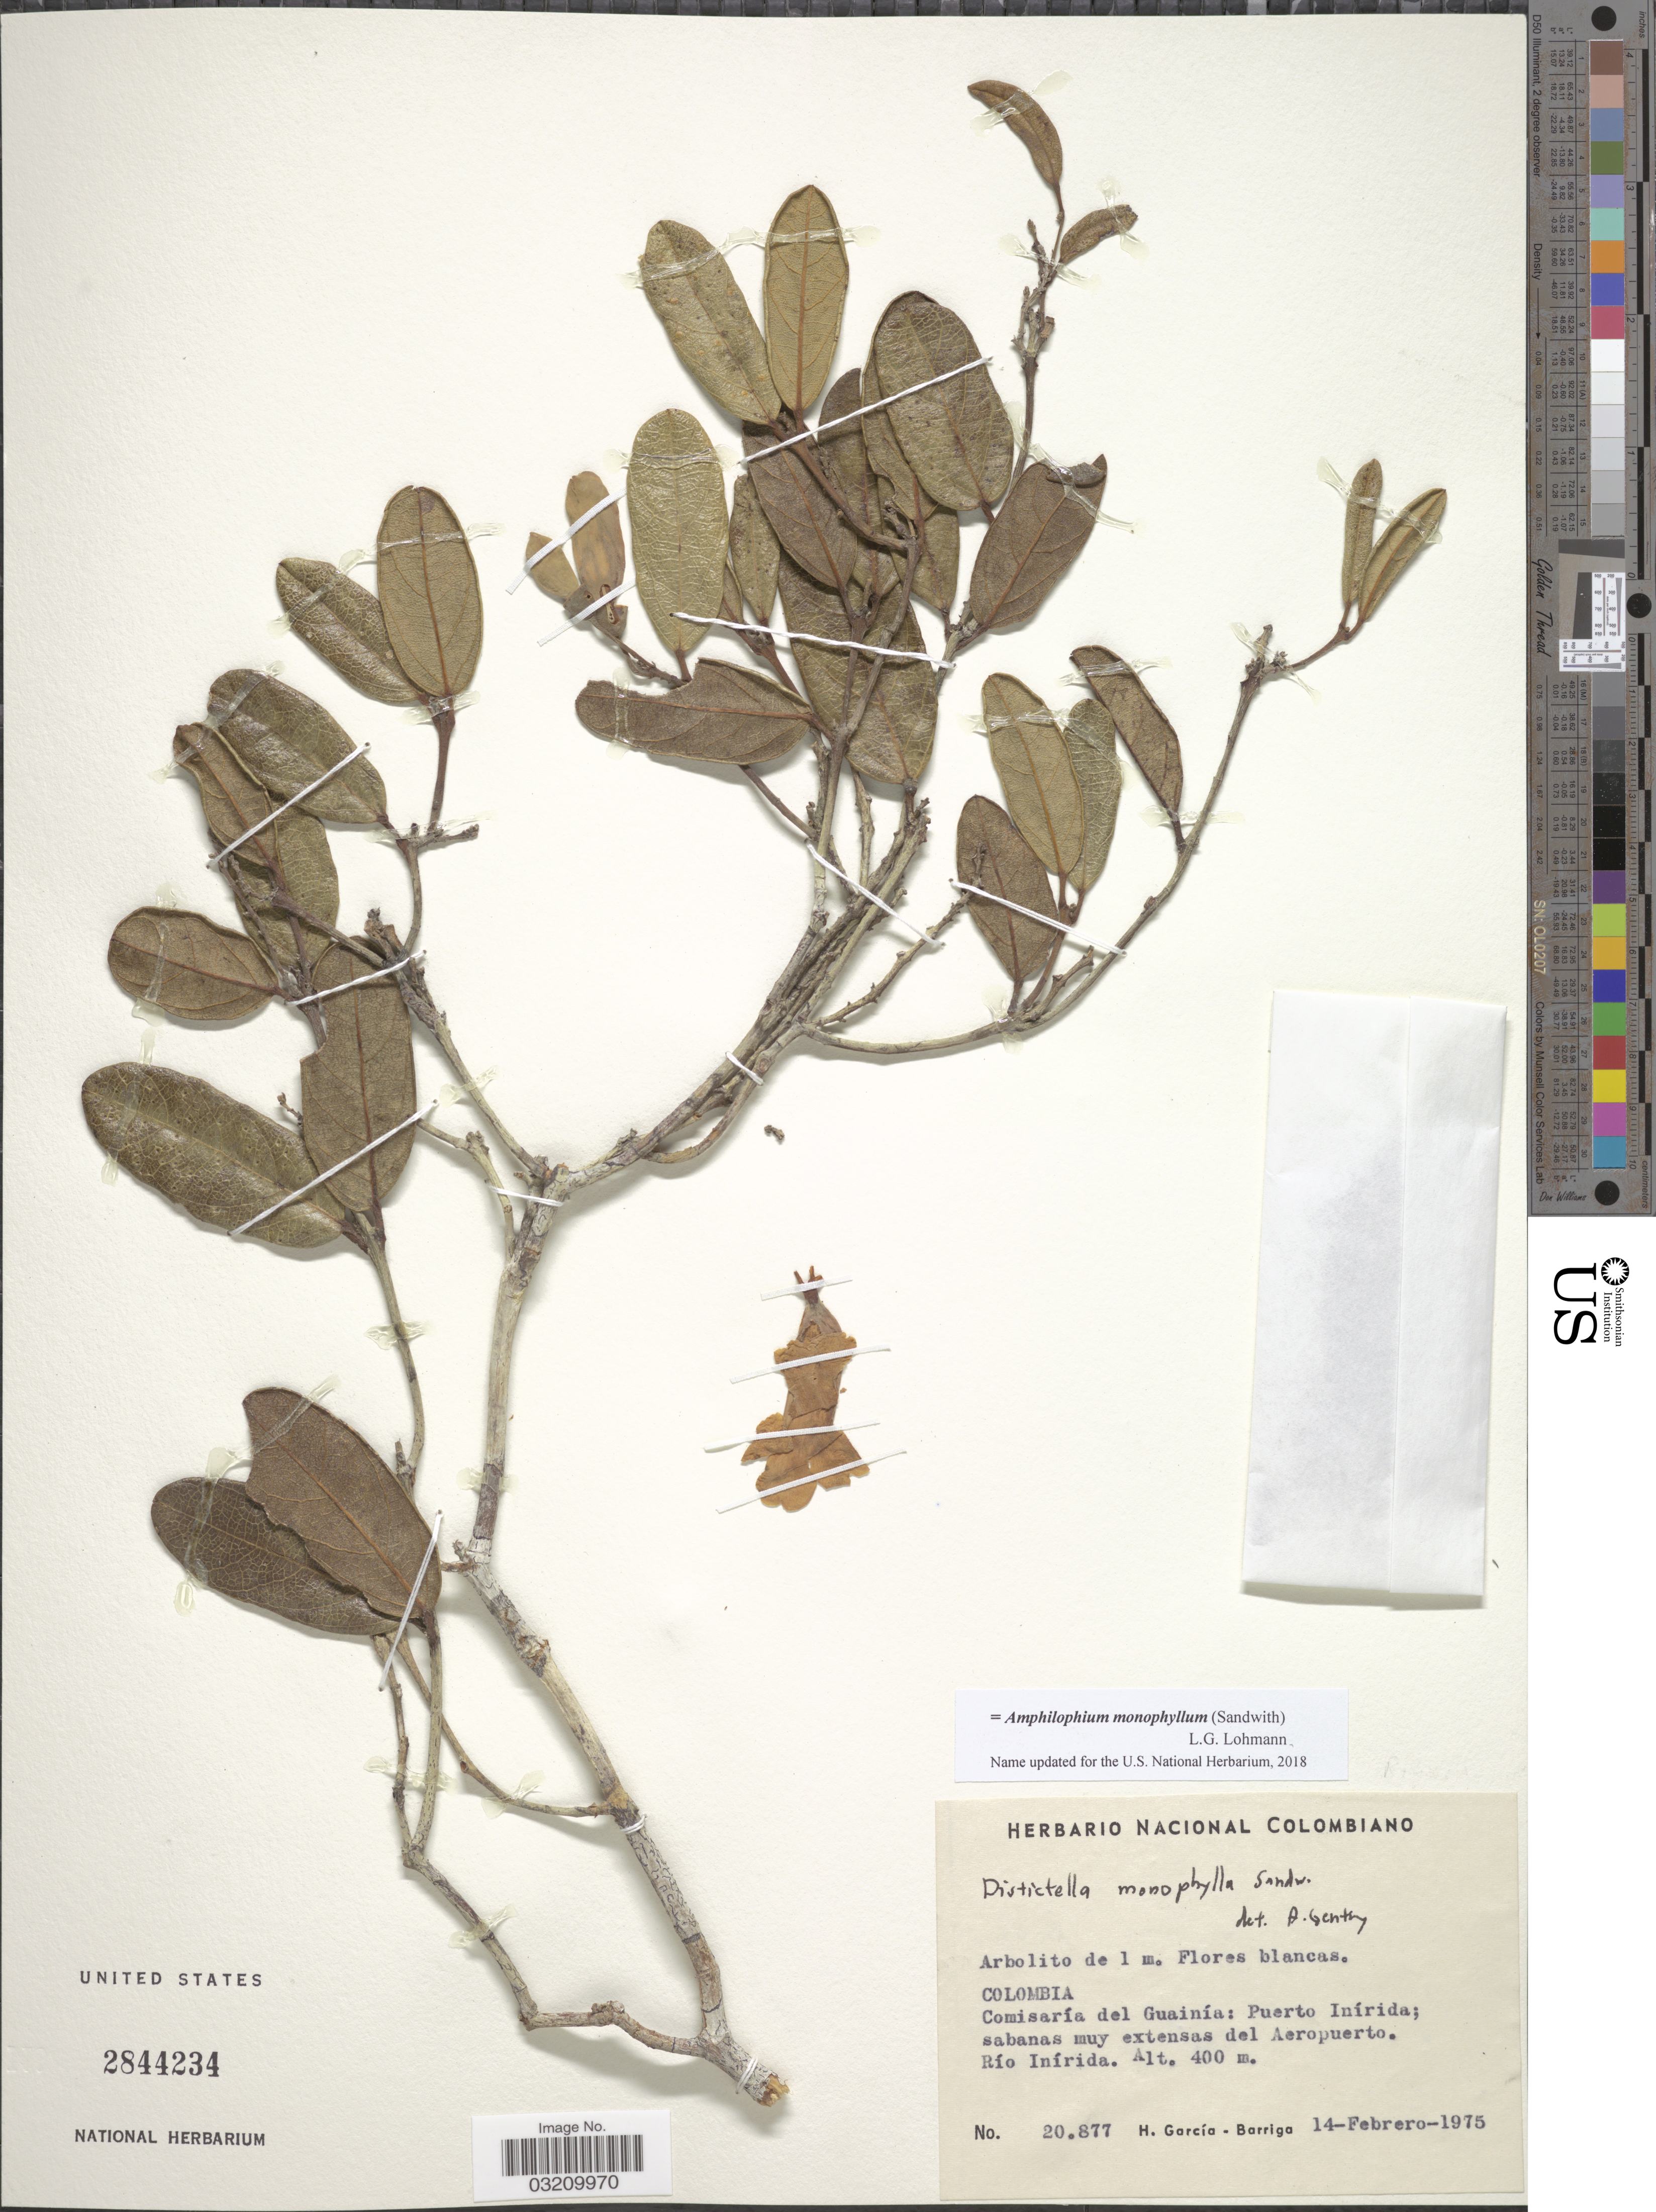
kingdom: Plantae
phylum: Tracheophyta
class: Magnoliopsida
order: Lamiales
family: Bignoniaceae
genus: Amphilophium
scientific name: Amphilophium monophyllum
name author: (Sandwith) L.G. Lohmann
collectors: H. García Barriga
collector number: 20877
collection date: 1975-02-14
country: Colombia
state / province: Guainía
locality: Comisaría del Guainía: Puerto Inírida; sabanas muy extensas del Aeropuerto. Río Inírida.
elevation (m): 400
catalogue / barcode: US 2844234